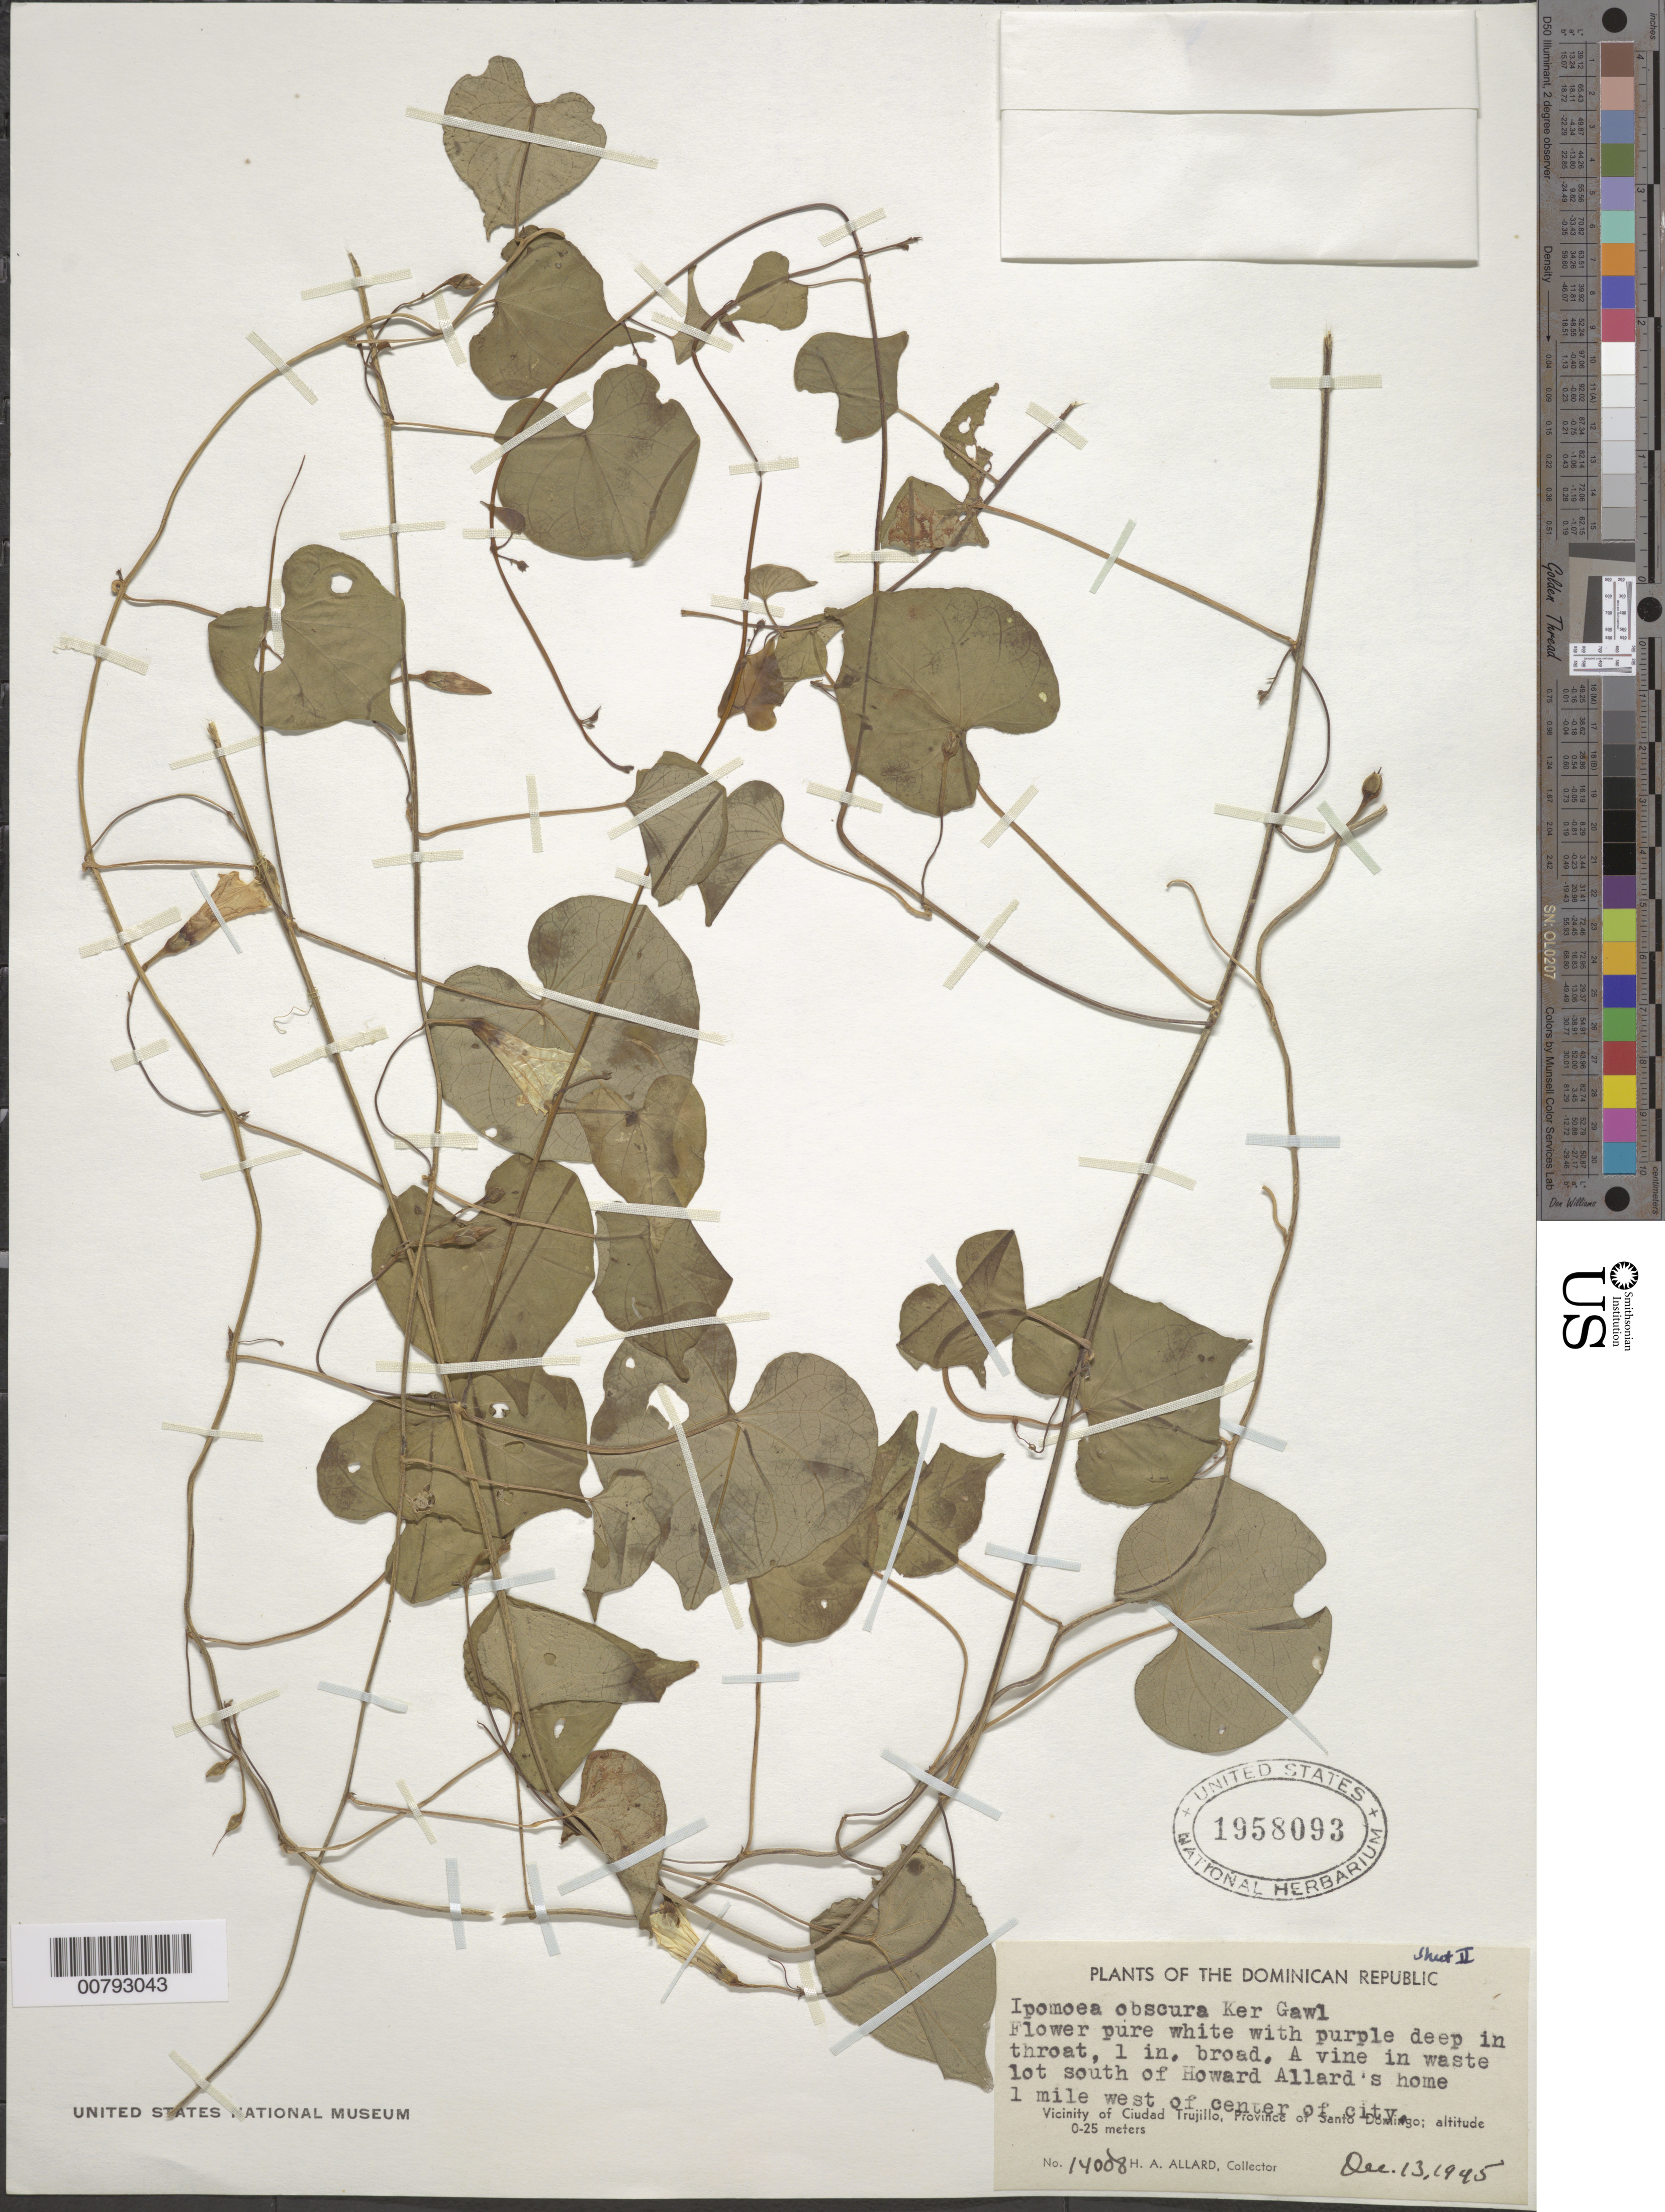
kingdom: Plantae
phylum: Tracheophyta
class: Magnoliopsida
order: Solanales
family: Convolvulaceae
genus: Ipomoea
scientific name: Ipomoea obscura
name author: (L.) Ker Gawl.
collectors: H. A. Allard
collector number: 14008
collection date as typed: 13 Dec 1945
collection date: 1945-12-13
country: Dominican Republic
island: Hispaniola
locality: Province of Santo Domingo, vicinity of Ciudad Trujillo, south of Howard Allard's home one mile W of center of city.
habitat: Waste lot.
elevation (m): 0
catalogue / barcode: US 1958093